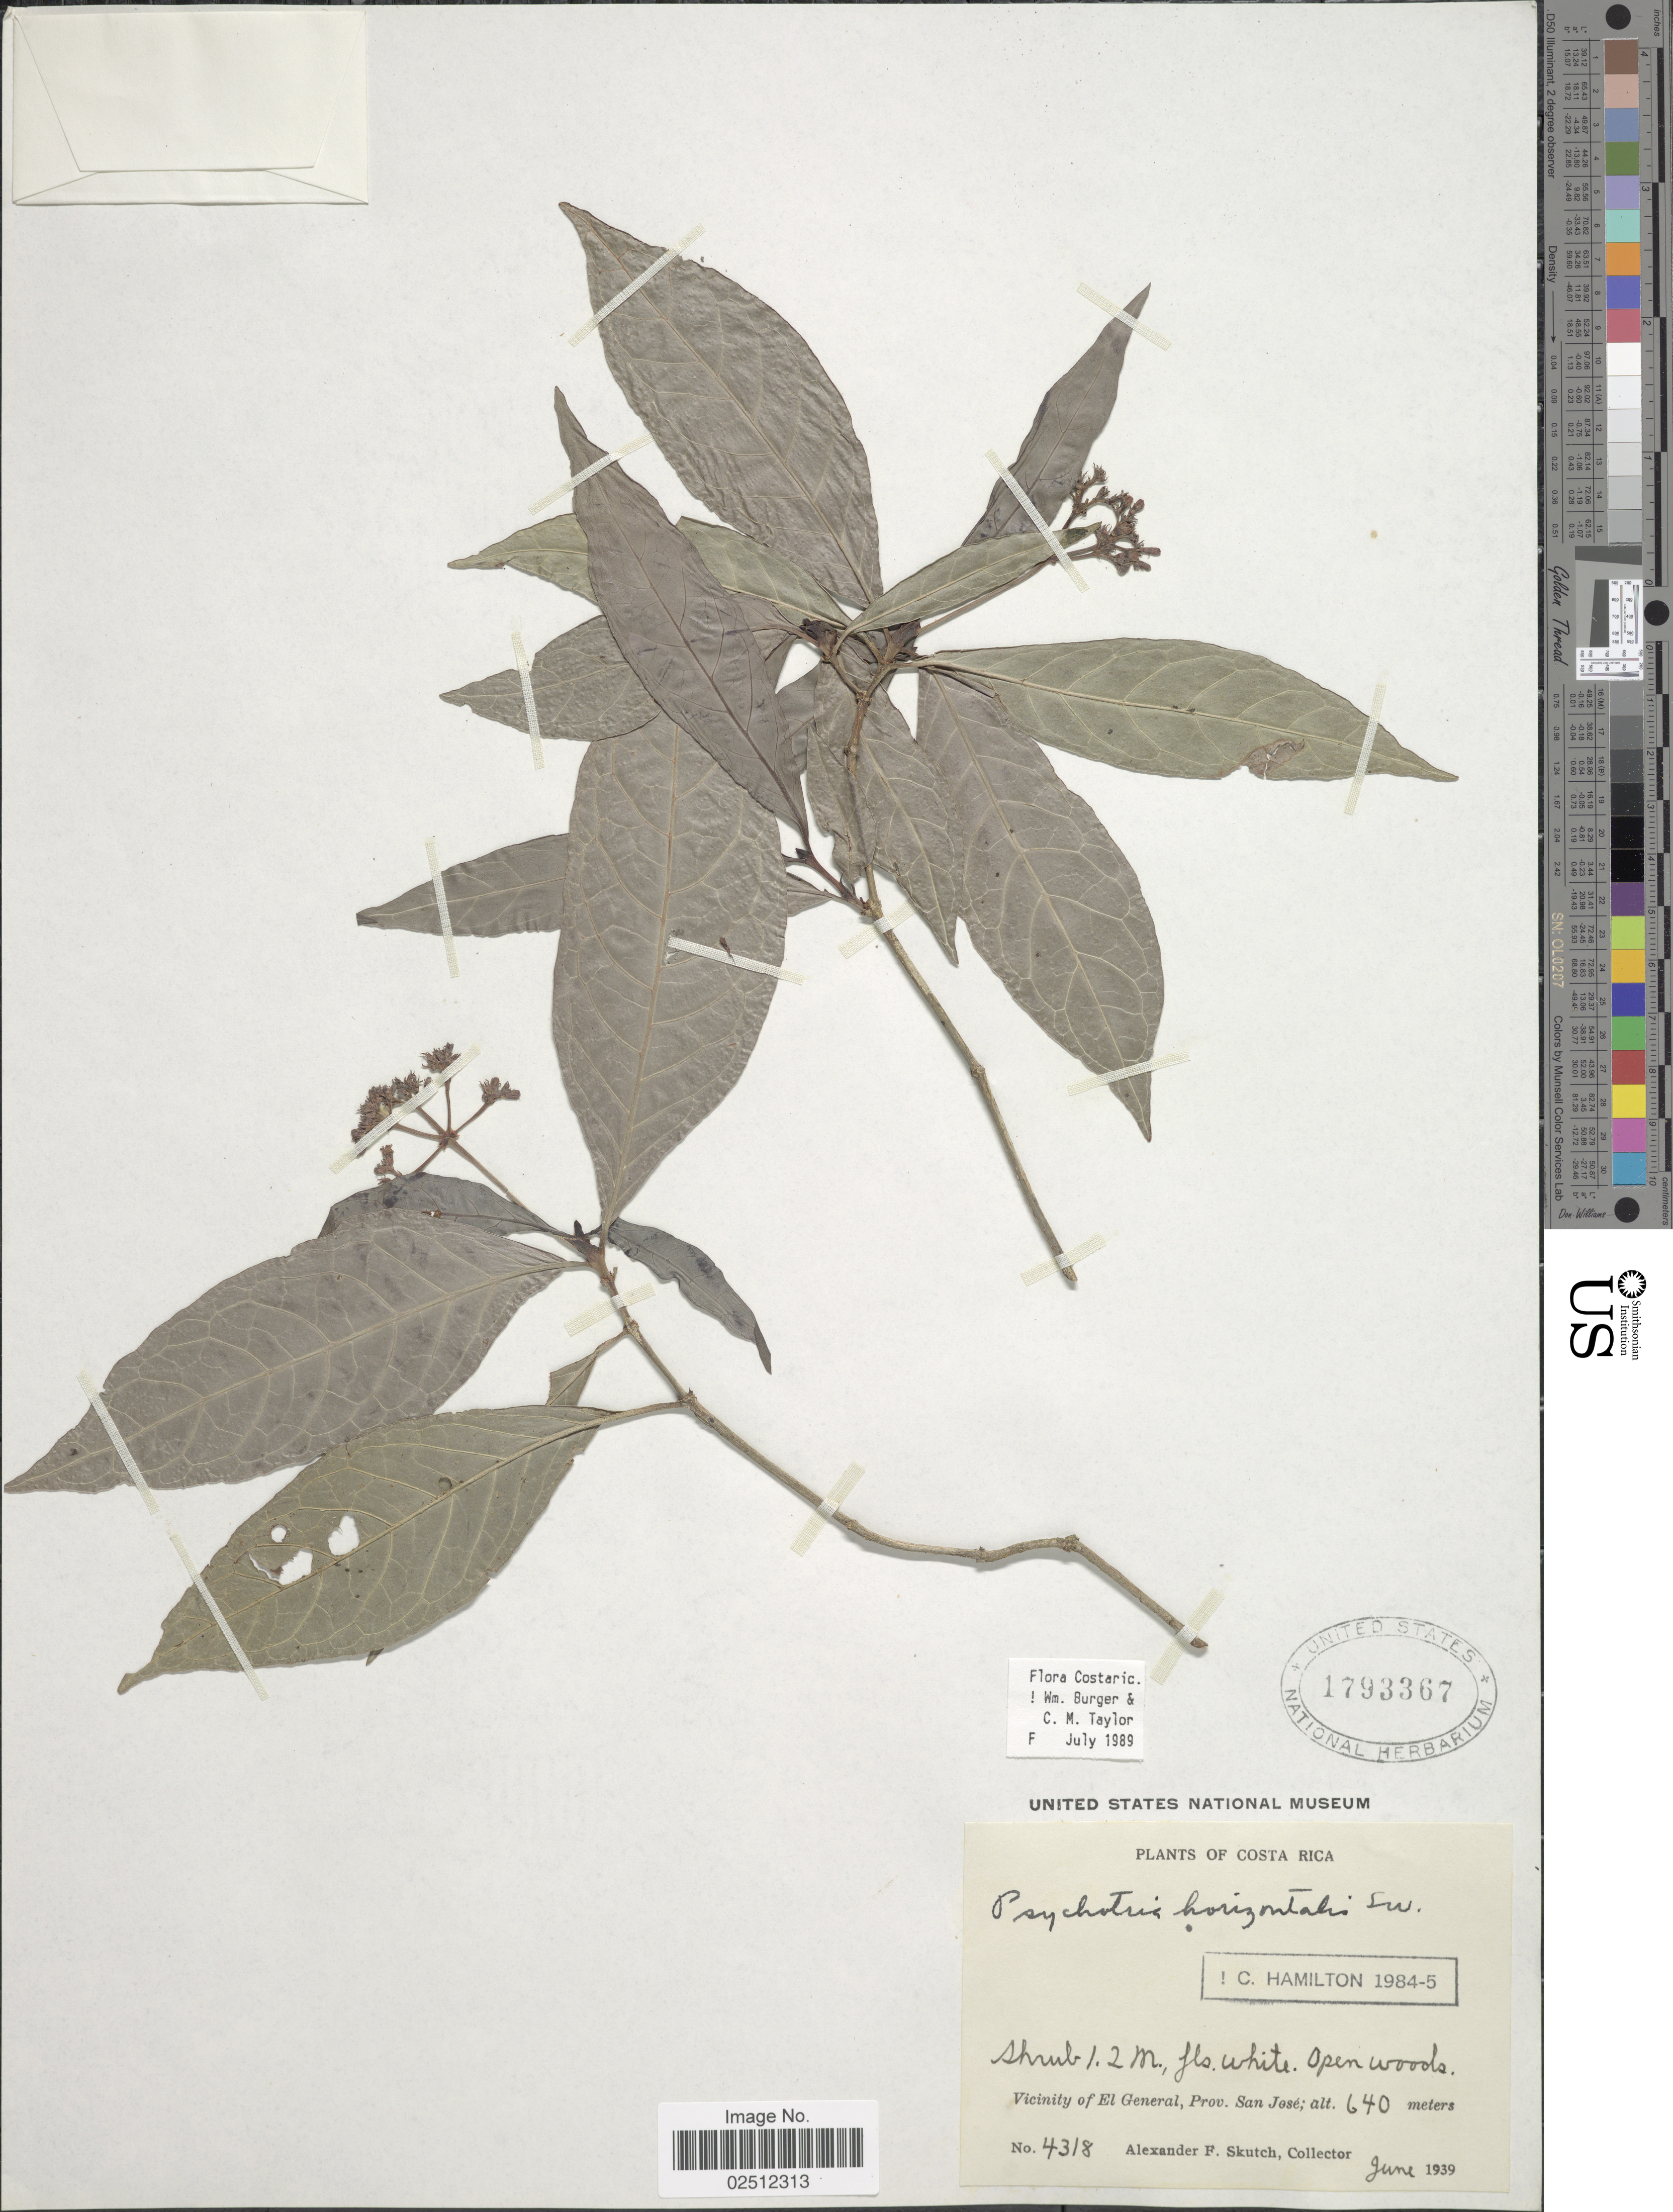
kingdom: Plantae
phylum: Tracheophyta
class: Magnoliopsida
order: Gentianales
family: Rubiaceae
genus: Psychotria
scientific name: Psychotria horizontalis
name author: Sw.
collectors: A. F. Skutch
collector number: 4318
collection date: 1939-06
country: Costa Rica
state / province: San José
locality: Open woods, Vicinity of El General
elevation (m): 640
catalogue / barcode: US 1793367